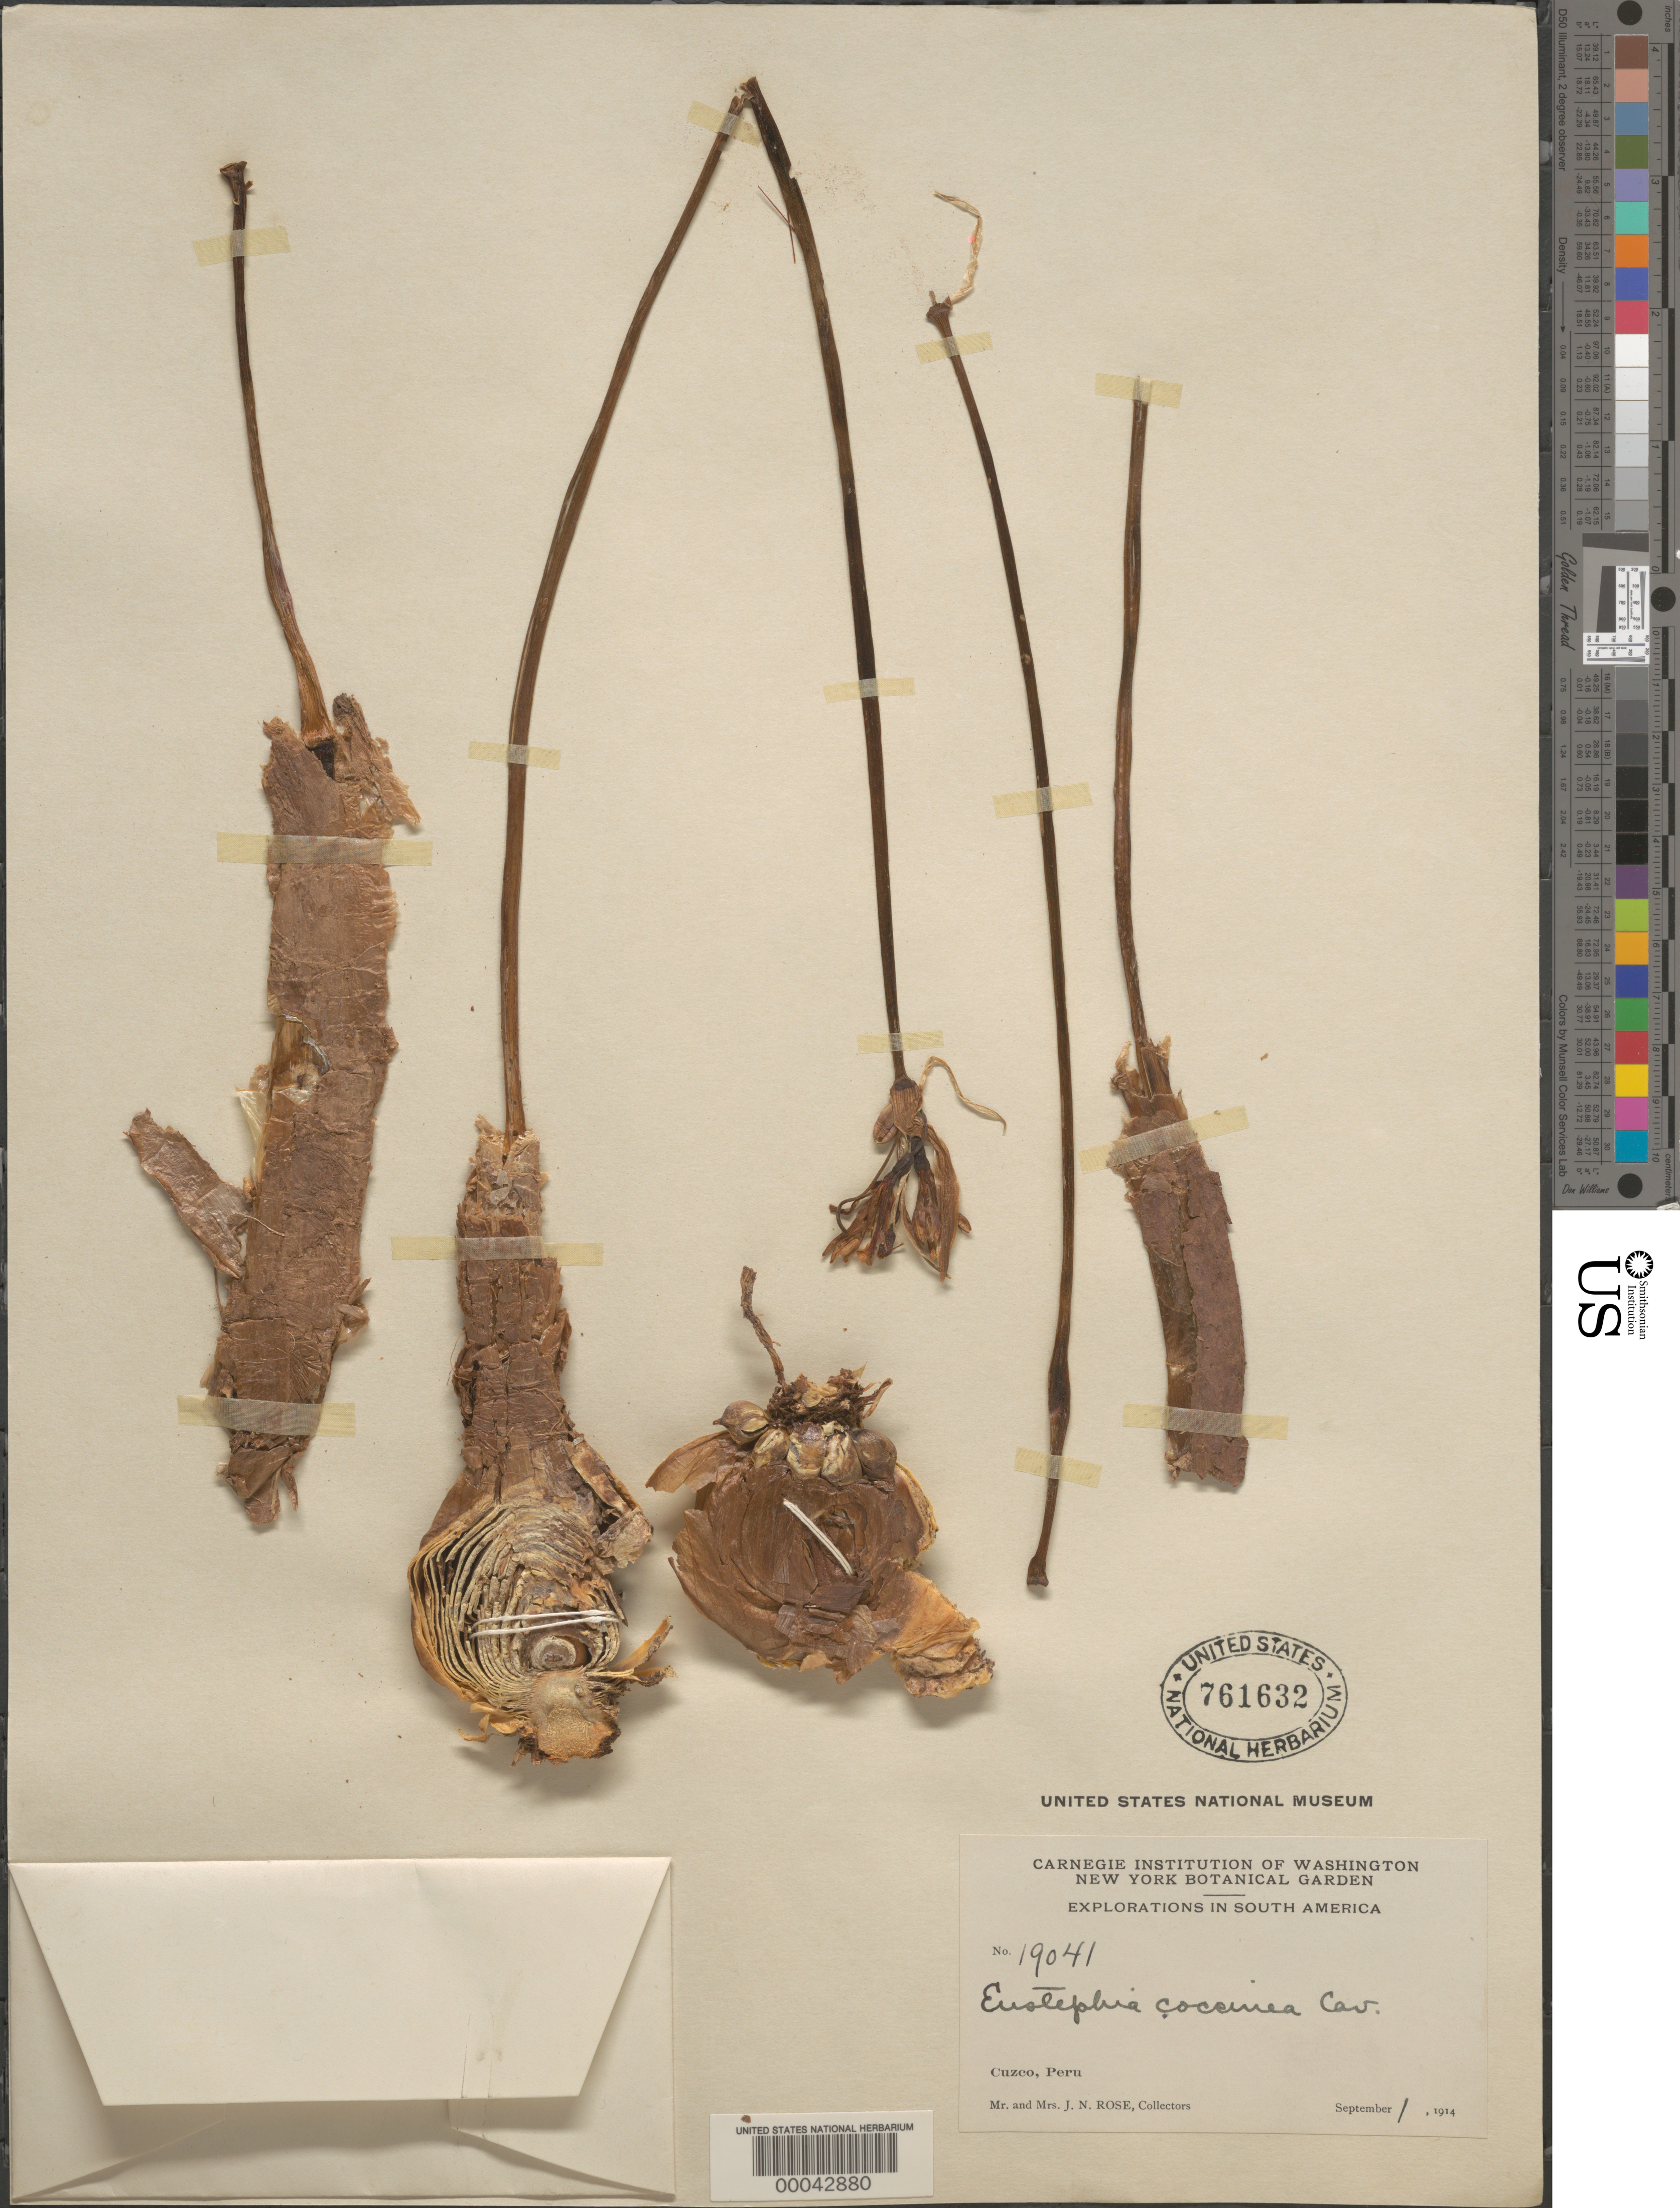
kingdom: Plantae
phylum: Tracheophyta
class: Liliopsida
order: Asparagales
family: Amaryllidaceae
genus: Eustephia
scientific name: Eustephia coccinea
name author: Cav.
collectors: J. N. Rose & J. M. Rose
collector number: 19041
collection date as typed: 01 Sep 1914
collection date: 1914-09-01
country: Peru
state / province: Cusco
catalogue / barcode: US 761632